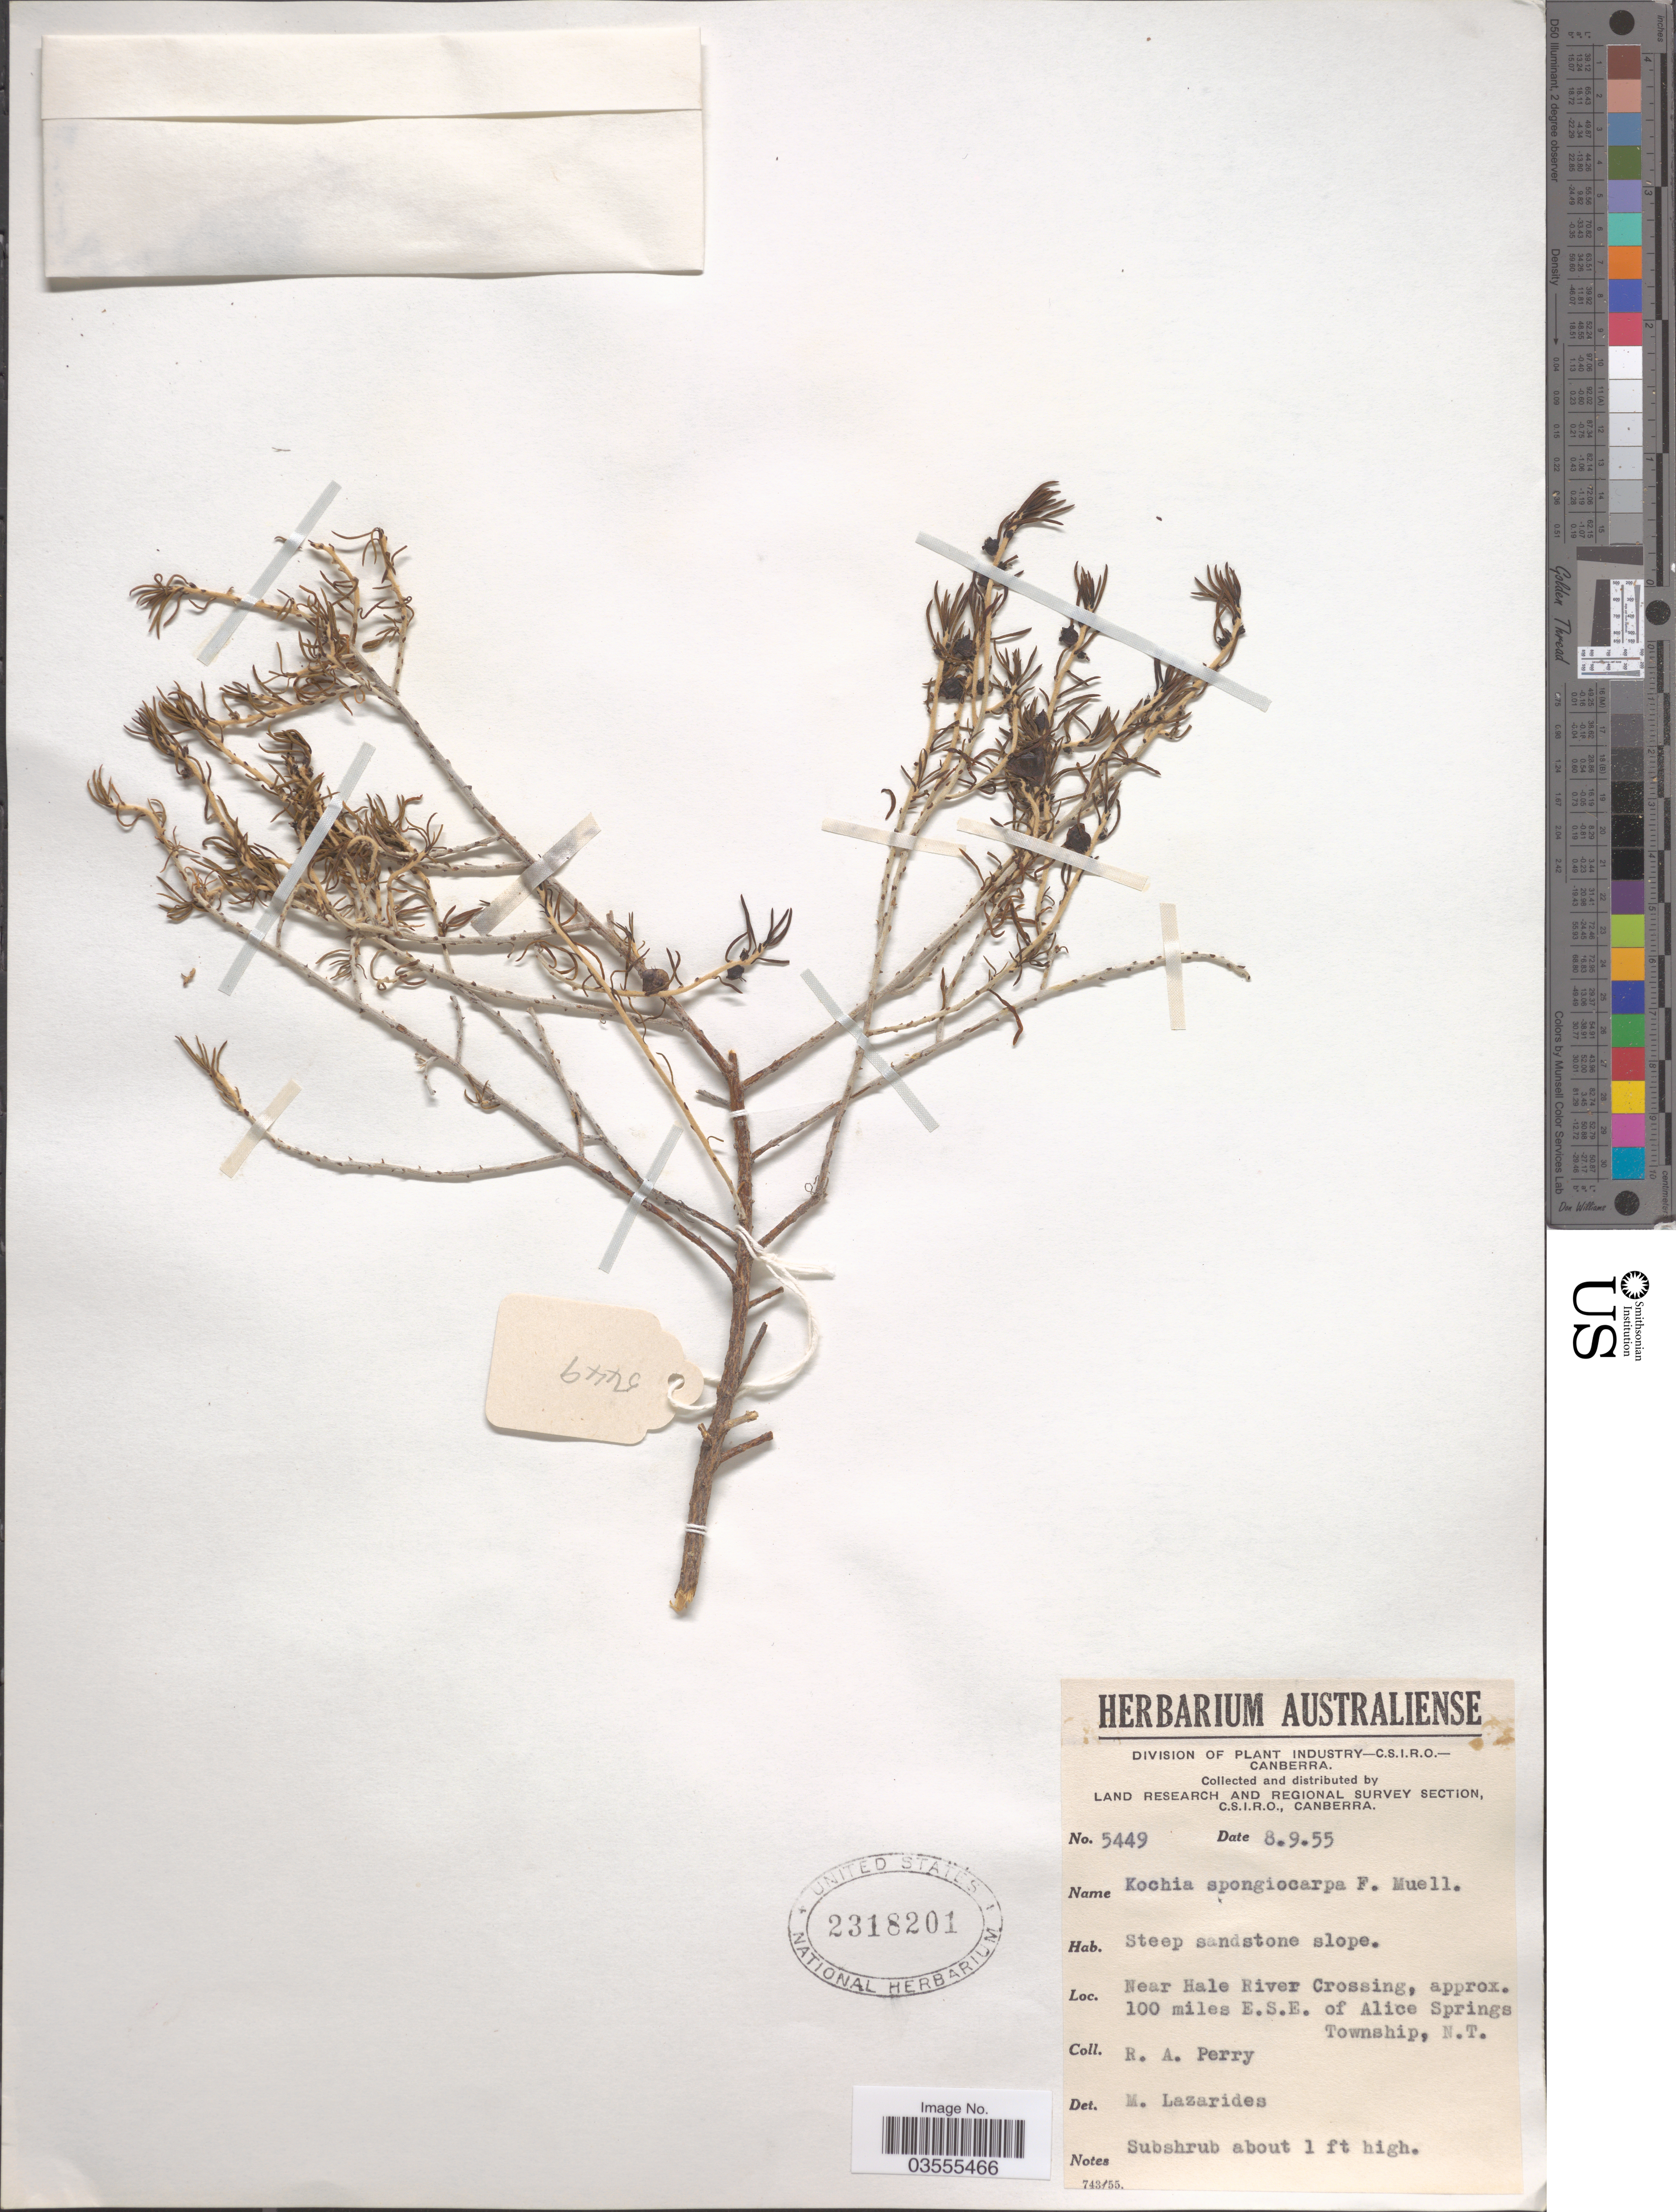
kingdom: Plantae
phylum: Tracheophyta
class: Magnoliopsida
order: Caryophyllales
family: Amaranthaceae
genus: Maireana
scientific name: Maireana spongiocarpa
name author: (F. Muell.) Paul G. Wilson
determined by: Wilson, Paul G.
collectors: Perry, R. A.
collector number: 5449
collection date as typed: Transcribed d/m/y: 8/9/55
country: Australia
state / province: Northern Territory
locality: Near Hale River Crossing, approx. 100 miles E. S. E. of Alice Springs Township.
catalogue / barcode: US 2318201